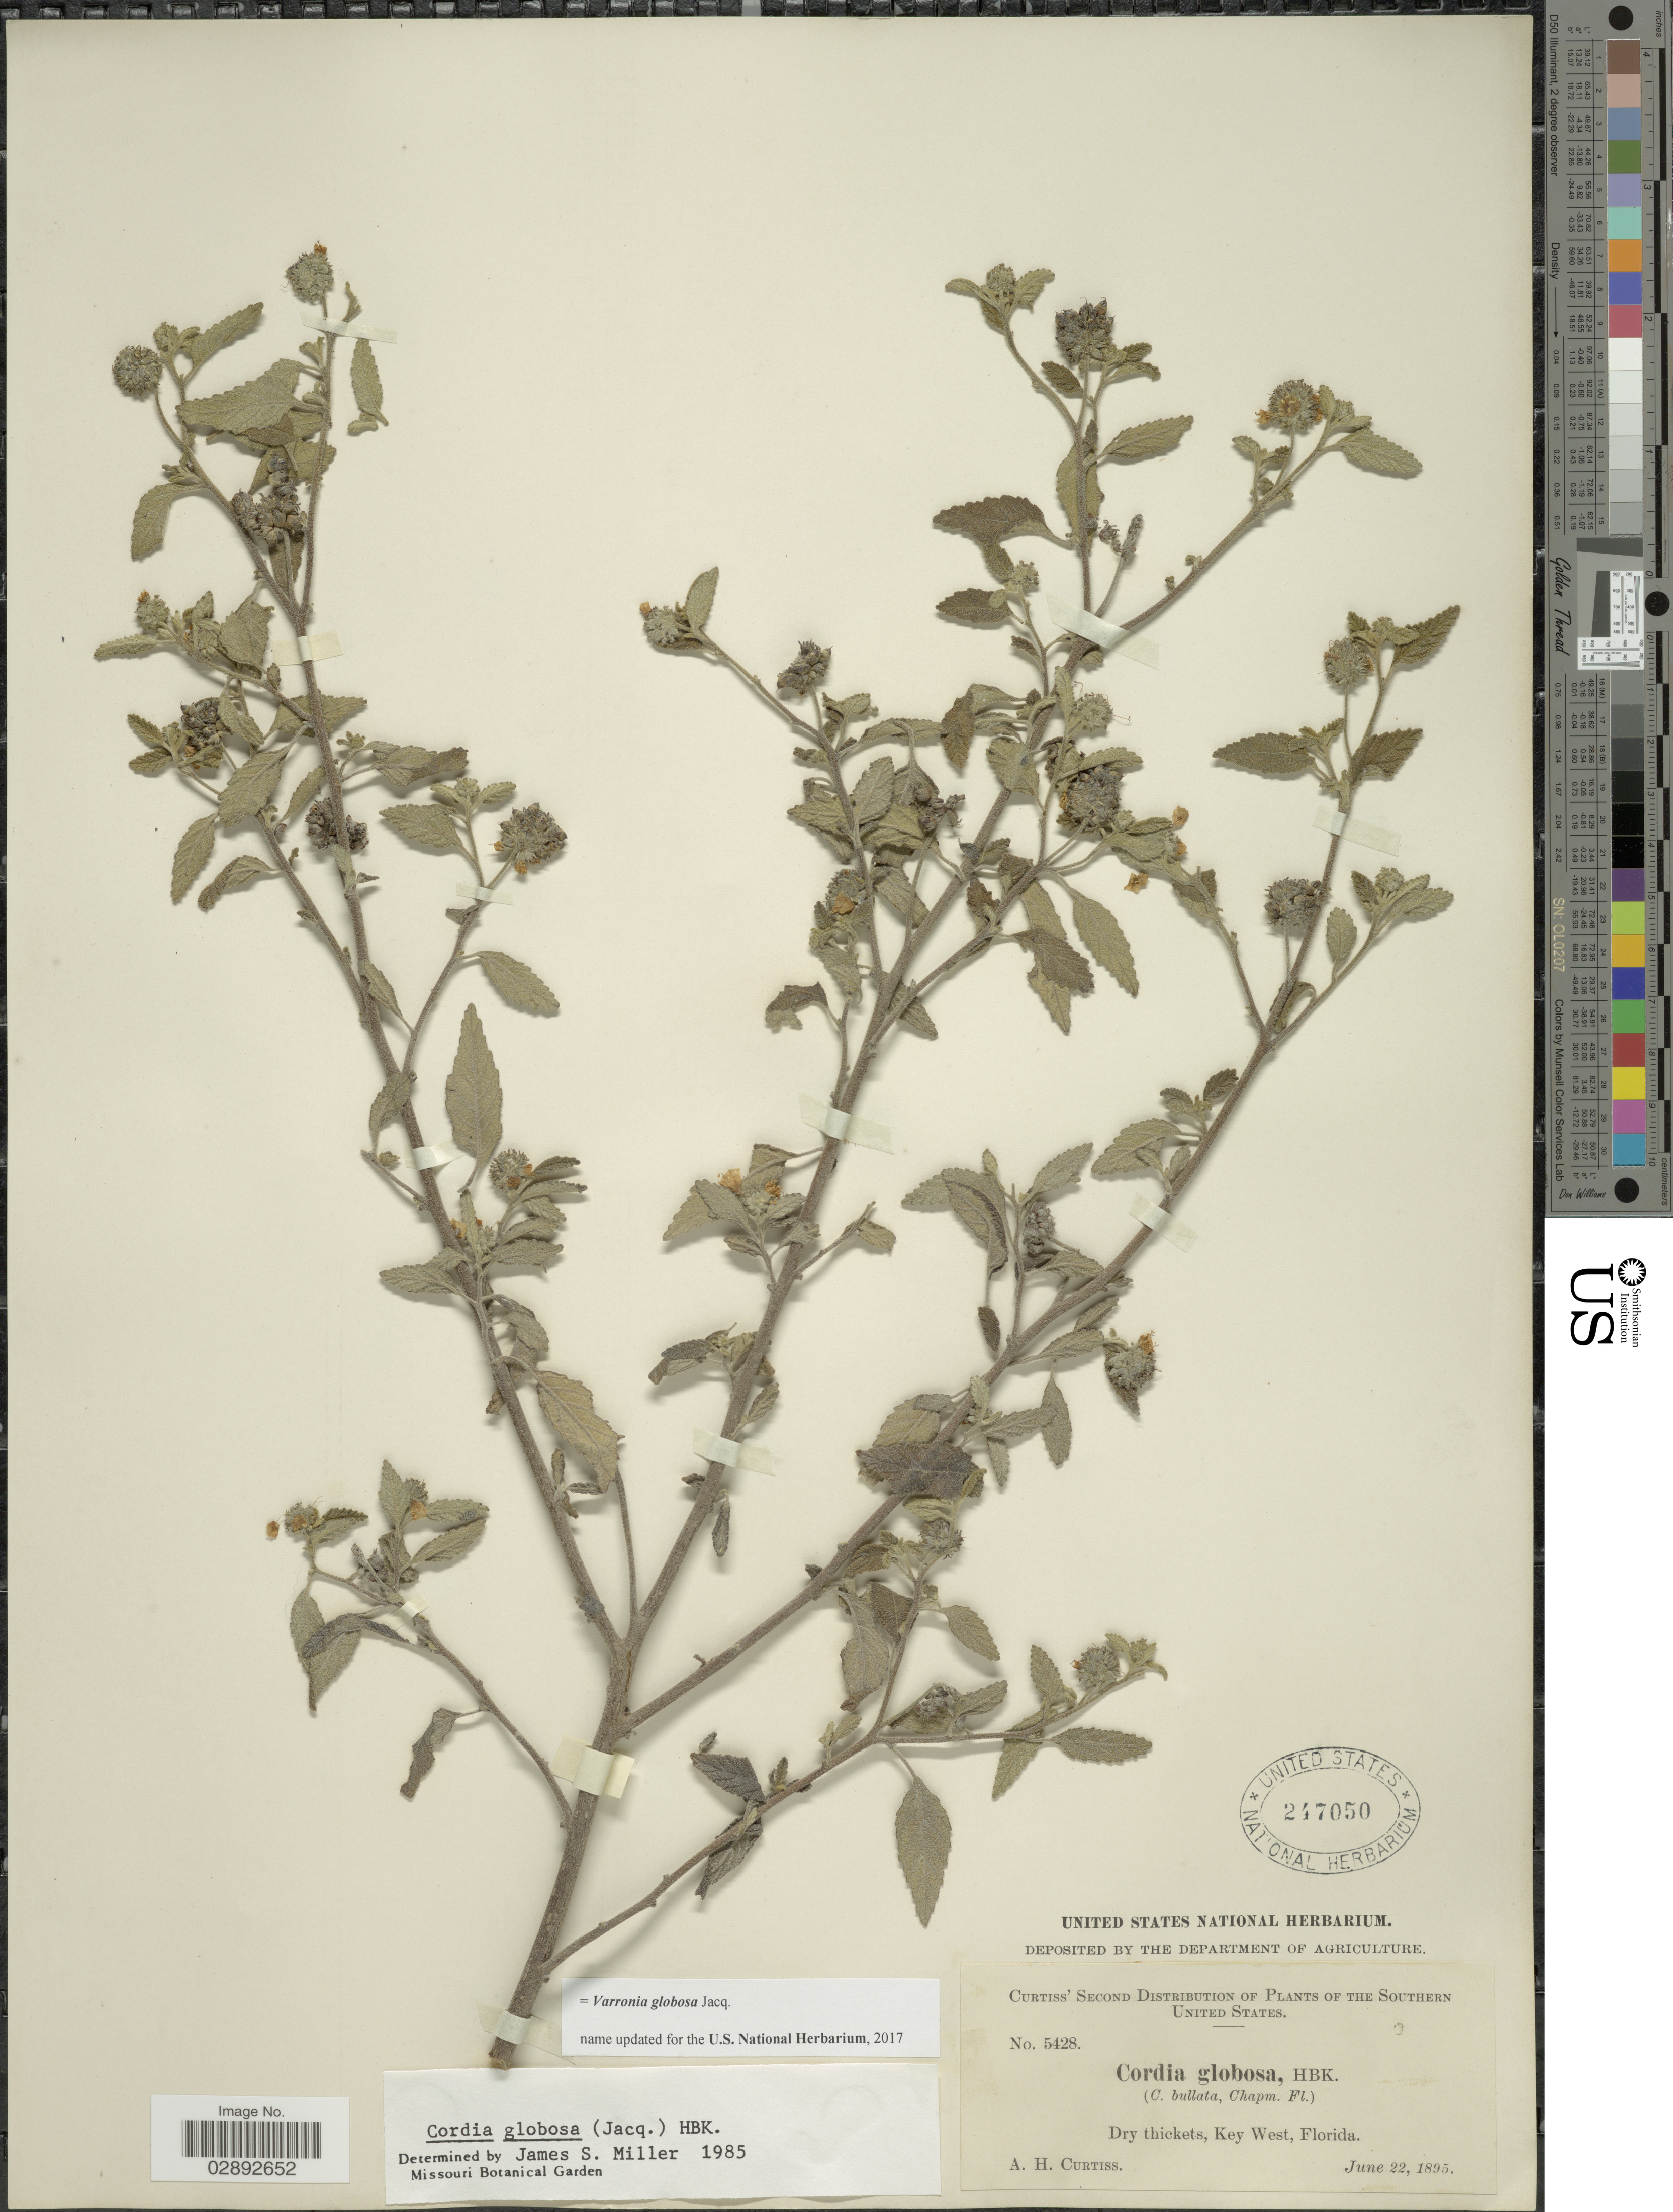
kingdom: Plantae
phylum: Tracheophyta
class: Magnoliopsida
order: Boraginales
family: Cordiaceae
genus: Varronia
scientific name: Varronia globosa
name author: Jacq.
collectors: A. H. Curtiss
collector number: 5428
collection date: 1895-06-22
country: United States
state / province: Florida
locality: Southern United States. Key West.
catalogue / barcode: US 247050